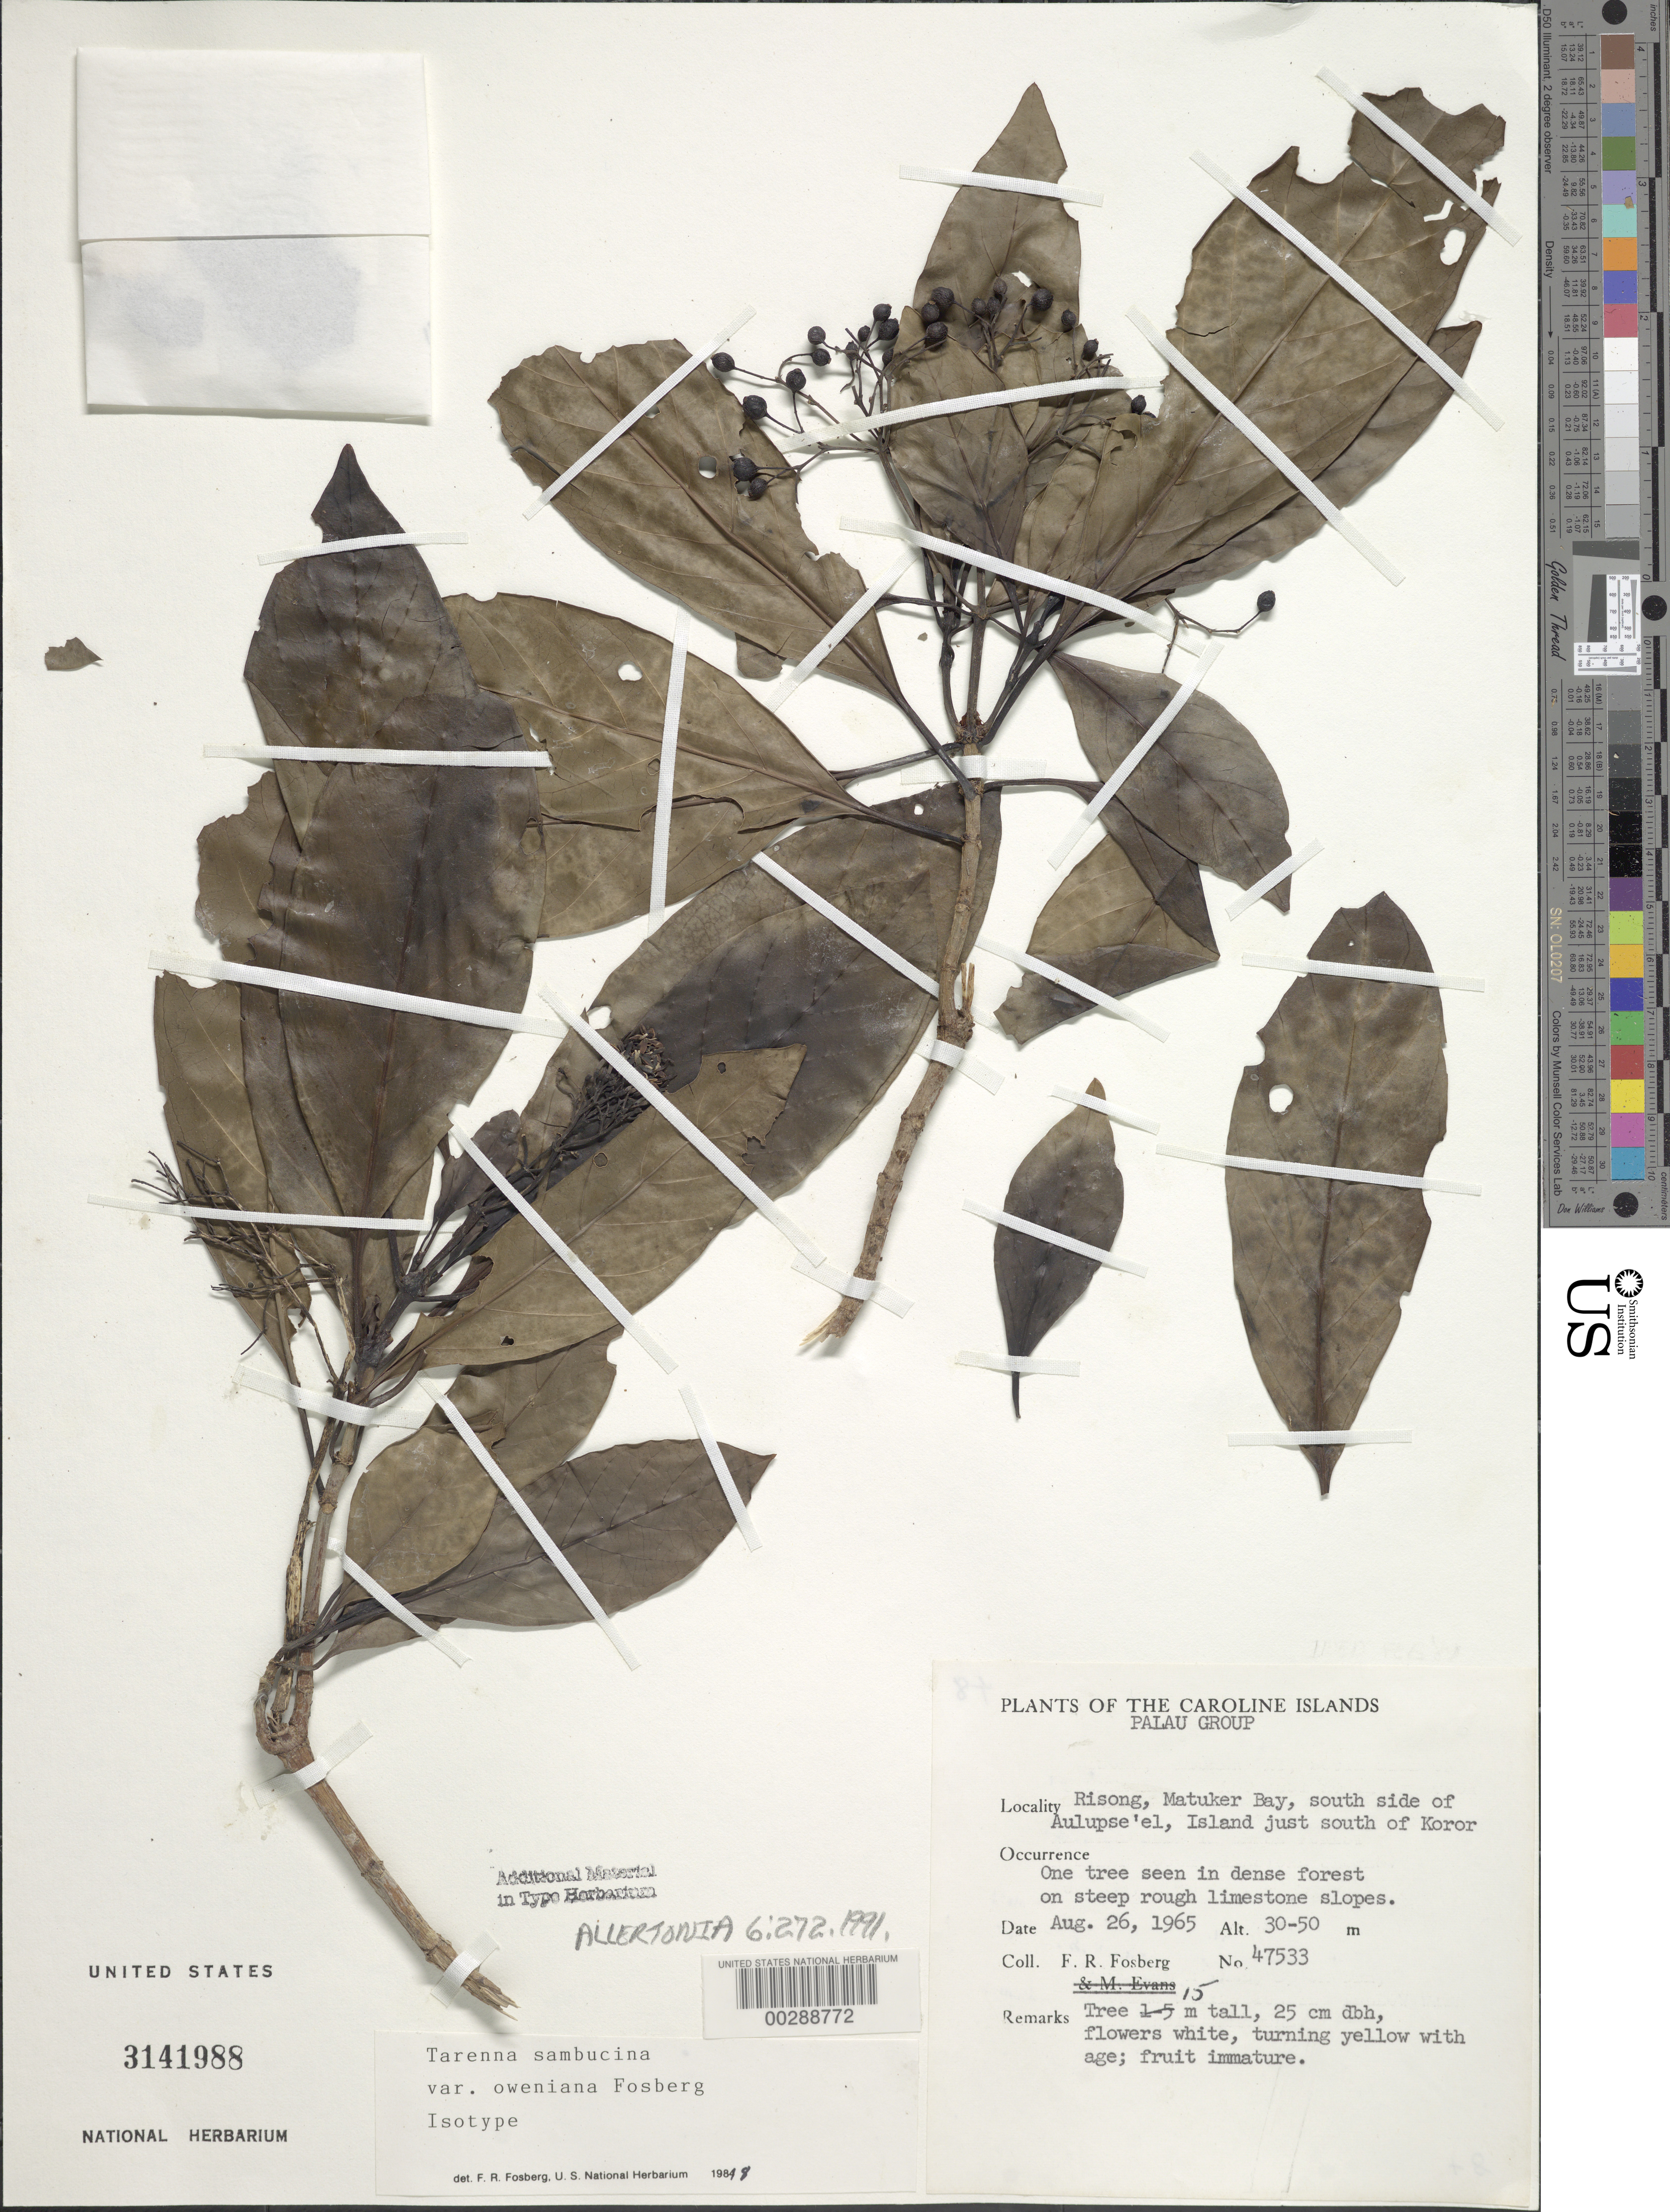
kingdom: Plantae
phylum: Tracheophyta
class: Magnoliopsida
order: Gentianales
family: Rubiaceae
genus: Tarenna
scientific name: Tarenna sambucina var. oweniana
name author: Fosberg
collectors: F. R. Fosberg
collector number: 47533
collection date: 1965-08-26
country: Palau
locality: The Caroline Islands, Palau Group, Risong, Matuker Bay, south side of Aulupse'el, Island just south of Koror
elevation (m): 30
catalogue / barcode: US 3141988